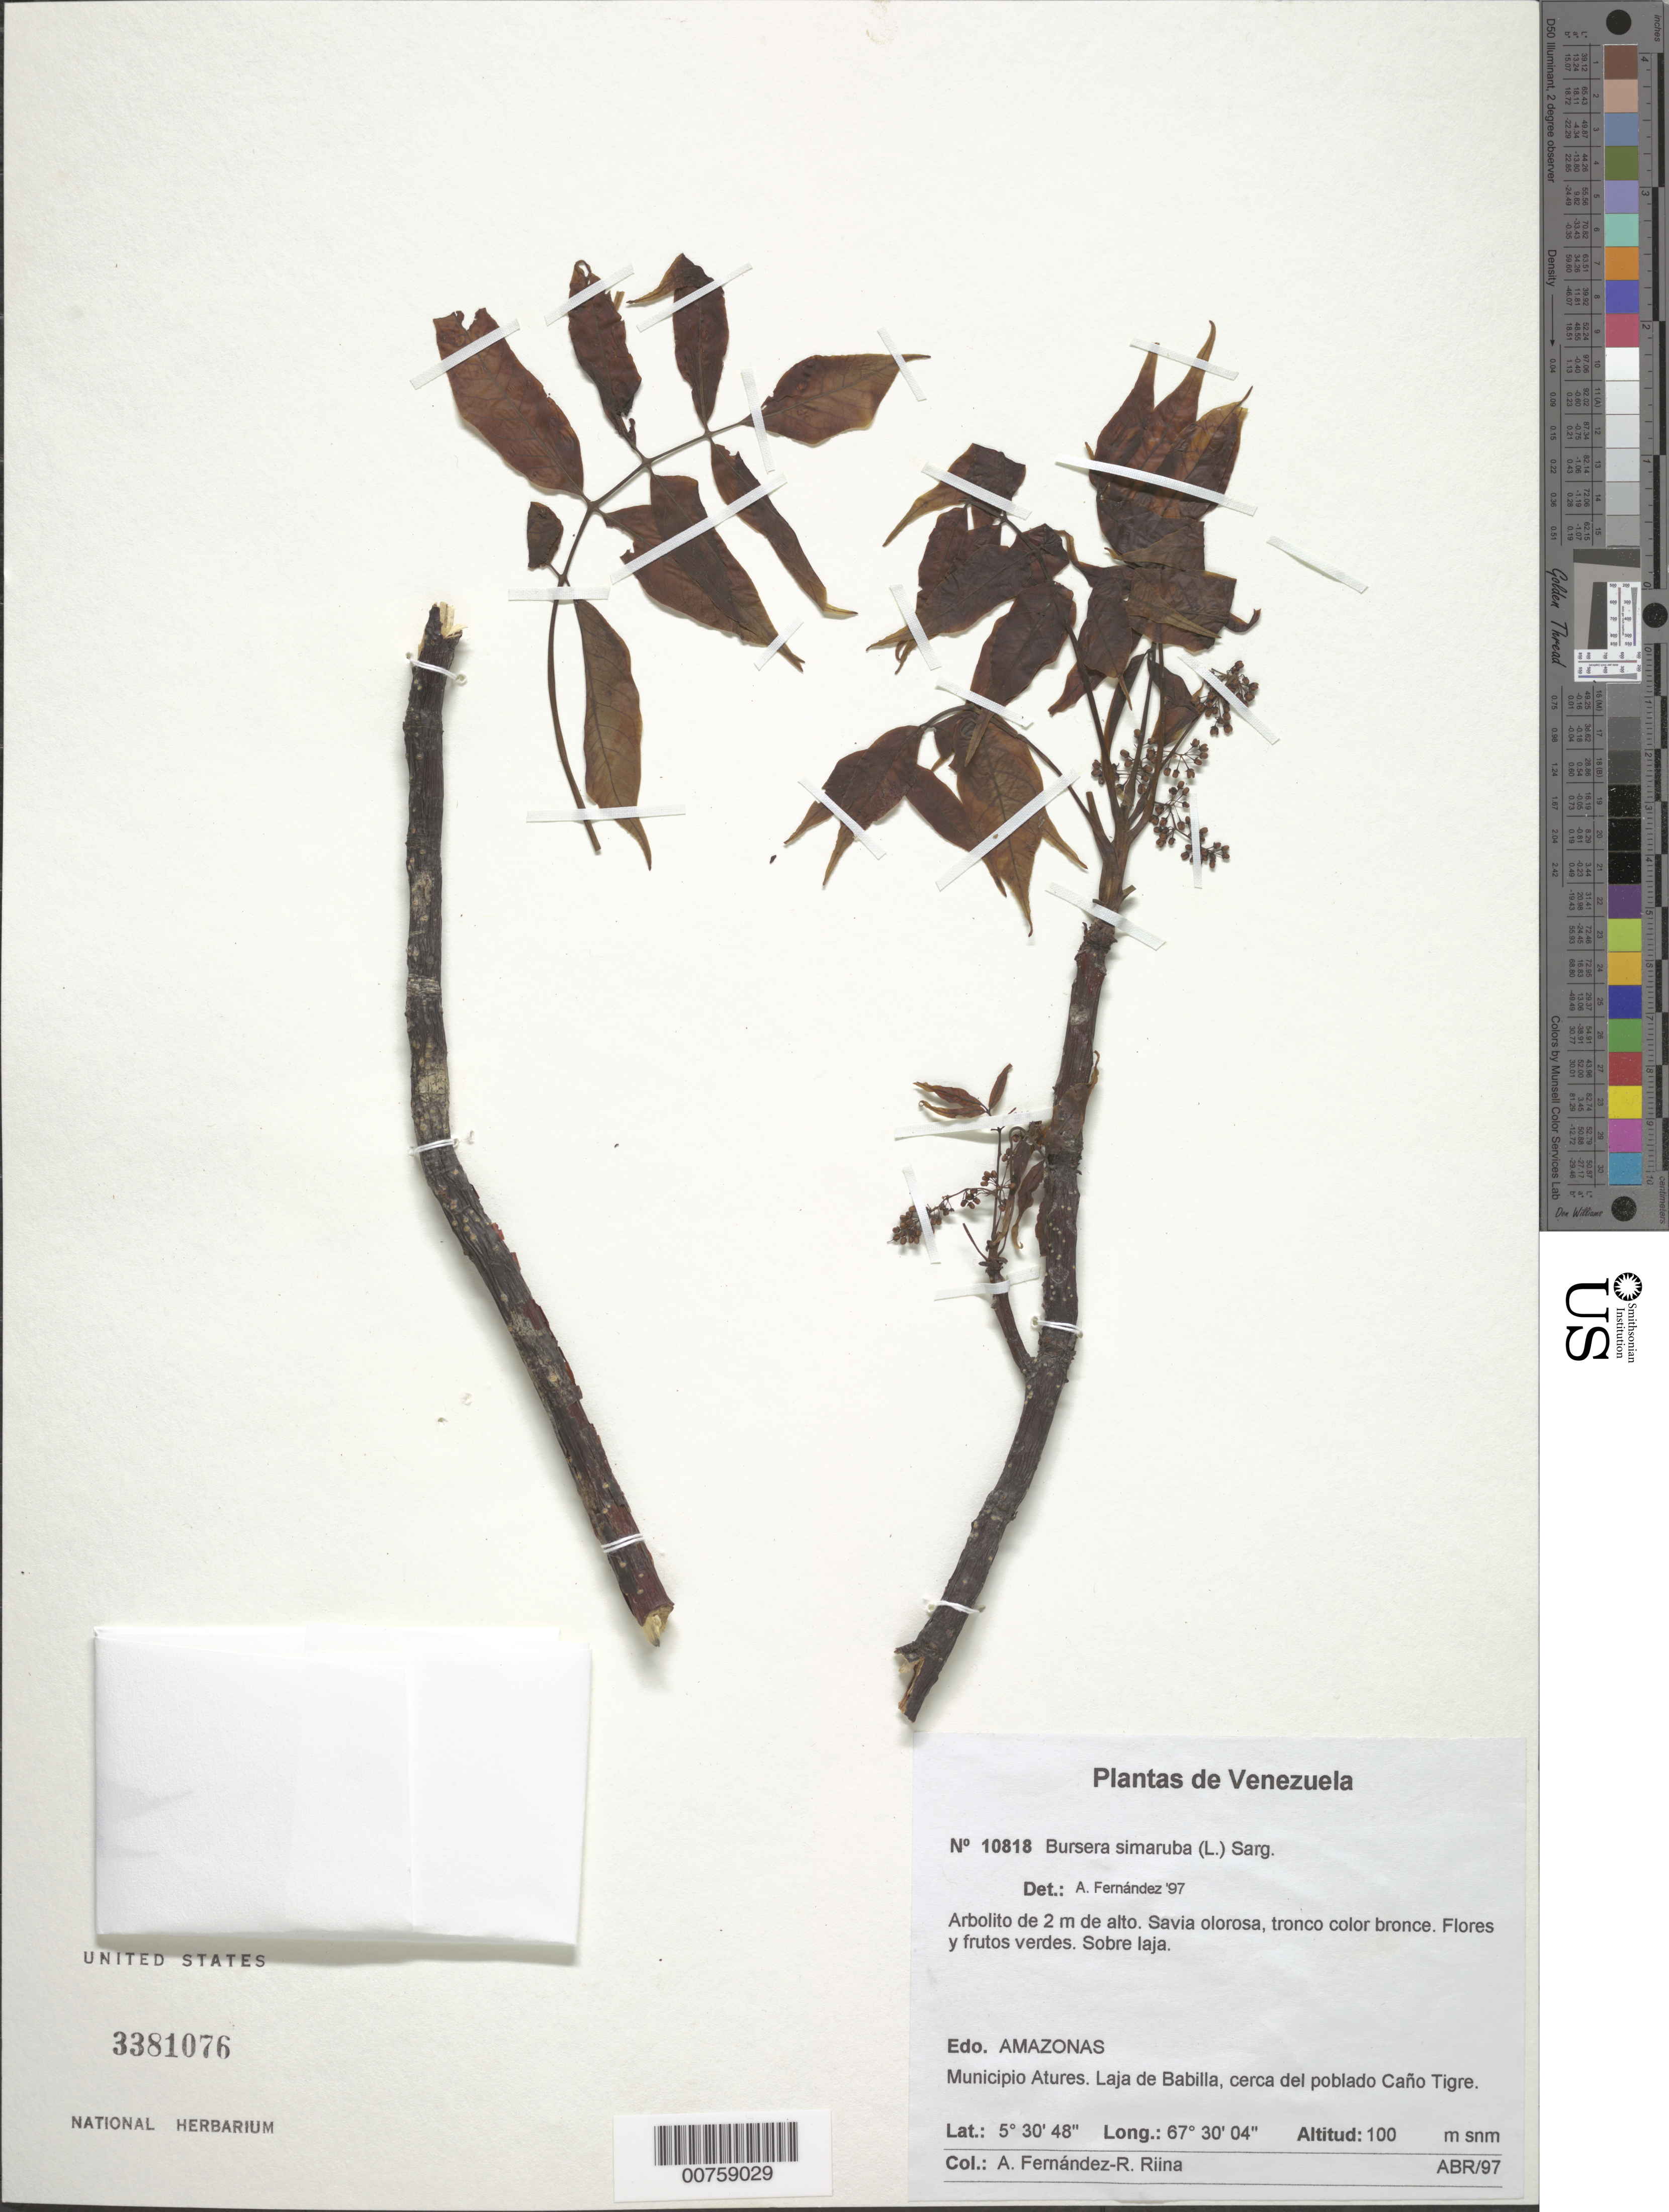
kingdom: Plantae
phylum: Tracheophyta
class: Magnoliopsida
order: Sapindales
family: Burseraceae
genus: Bursera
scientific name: Bursera simaruba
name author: (L.) Sarg.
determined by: Fernández, A.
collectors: A. Fernández & R. Riina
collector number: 10818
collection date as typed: Apr-97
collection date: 1997-04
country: Venezuela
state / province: Amazonas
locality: Mun. Atures, Laja de Babilla, cerca del poblado Caño Tigre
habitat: Sobre laja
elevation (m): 100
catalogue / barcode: US 3381076